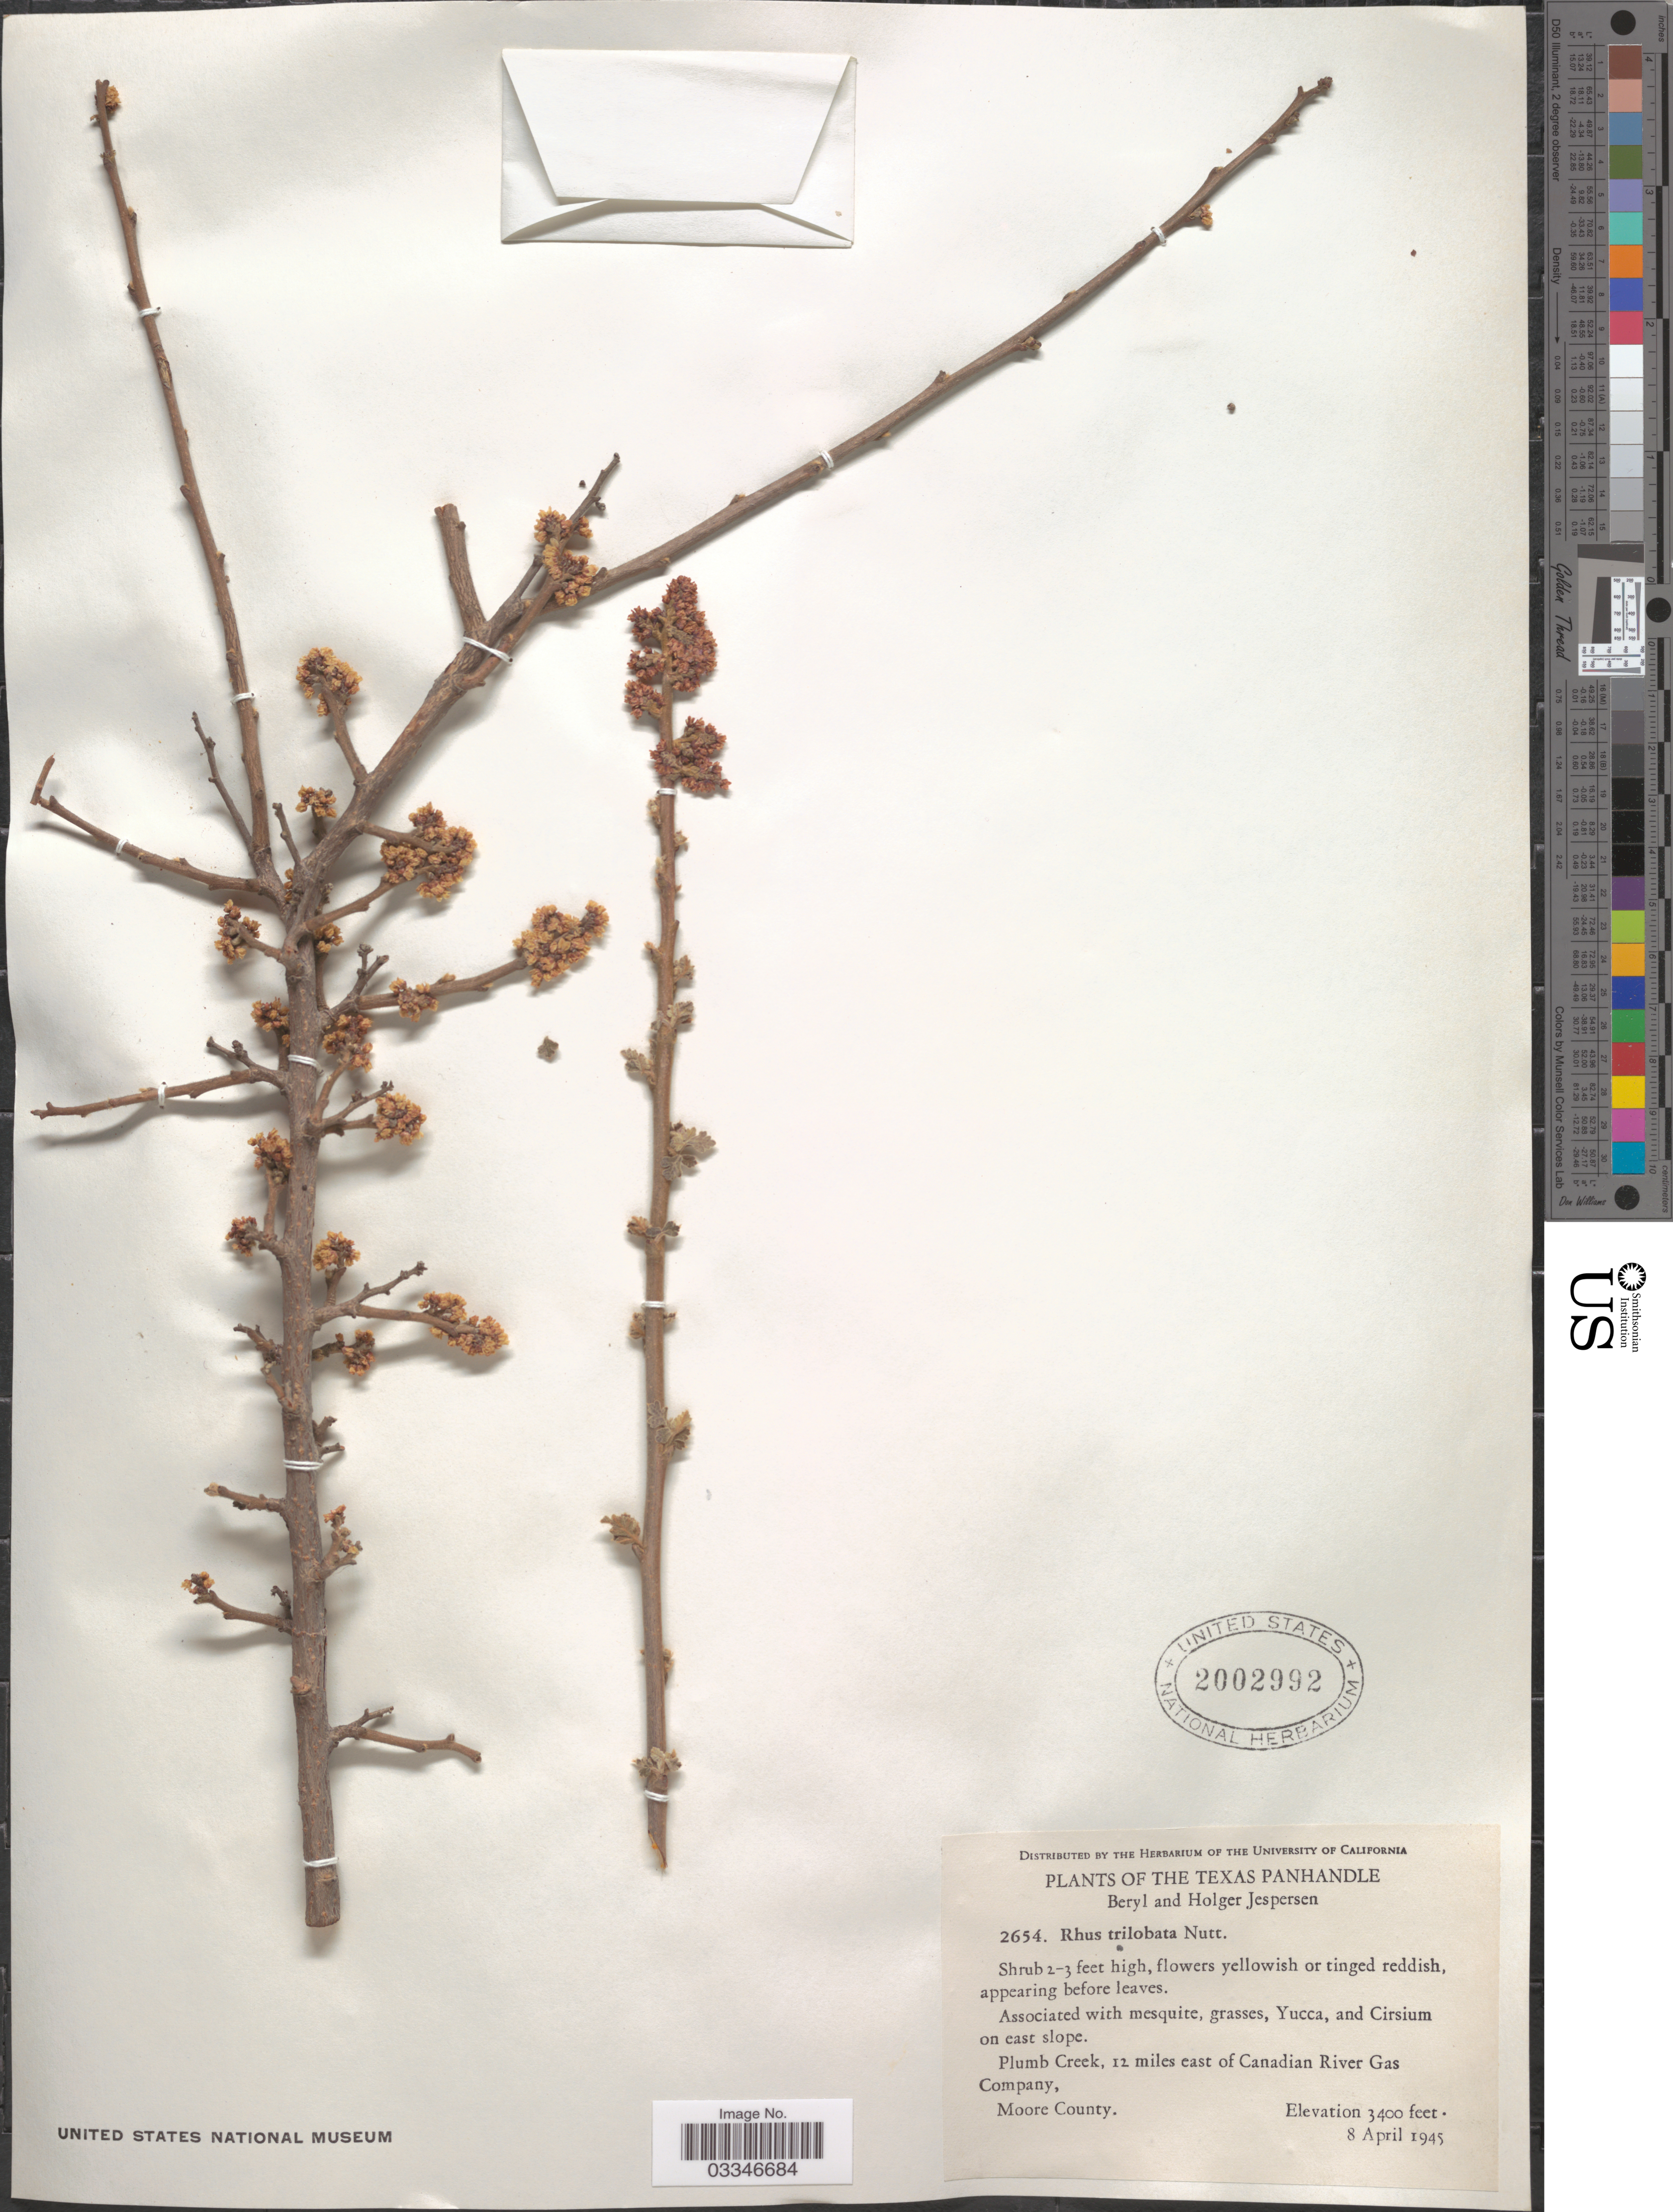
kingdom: Plantae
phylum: Tracheophyta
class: Magnoliopsida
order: Sapindales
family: Anacardiaceae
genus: Rhus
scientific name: Rhus trilobata var. typica Munz & Sloane ined.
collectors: B. Jespersen & H. Jespersen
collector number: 2654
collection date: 1945-04-08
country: United States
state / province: Texas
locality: The Texas Panhandle. Pumb Creek, 12 miles east of Canadian River Gas Company. Moore County.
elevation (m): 1036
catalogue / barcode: US 2002992